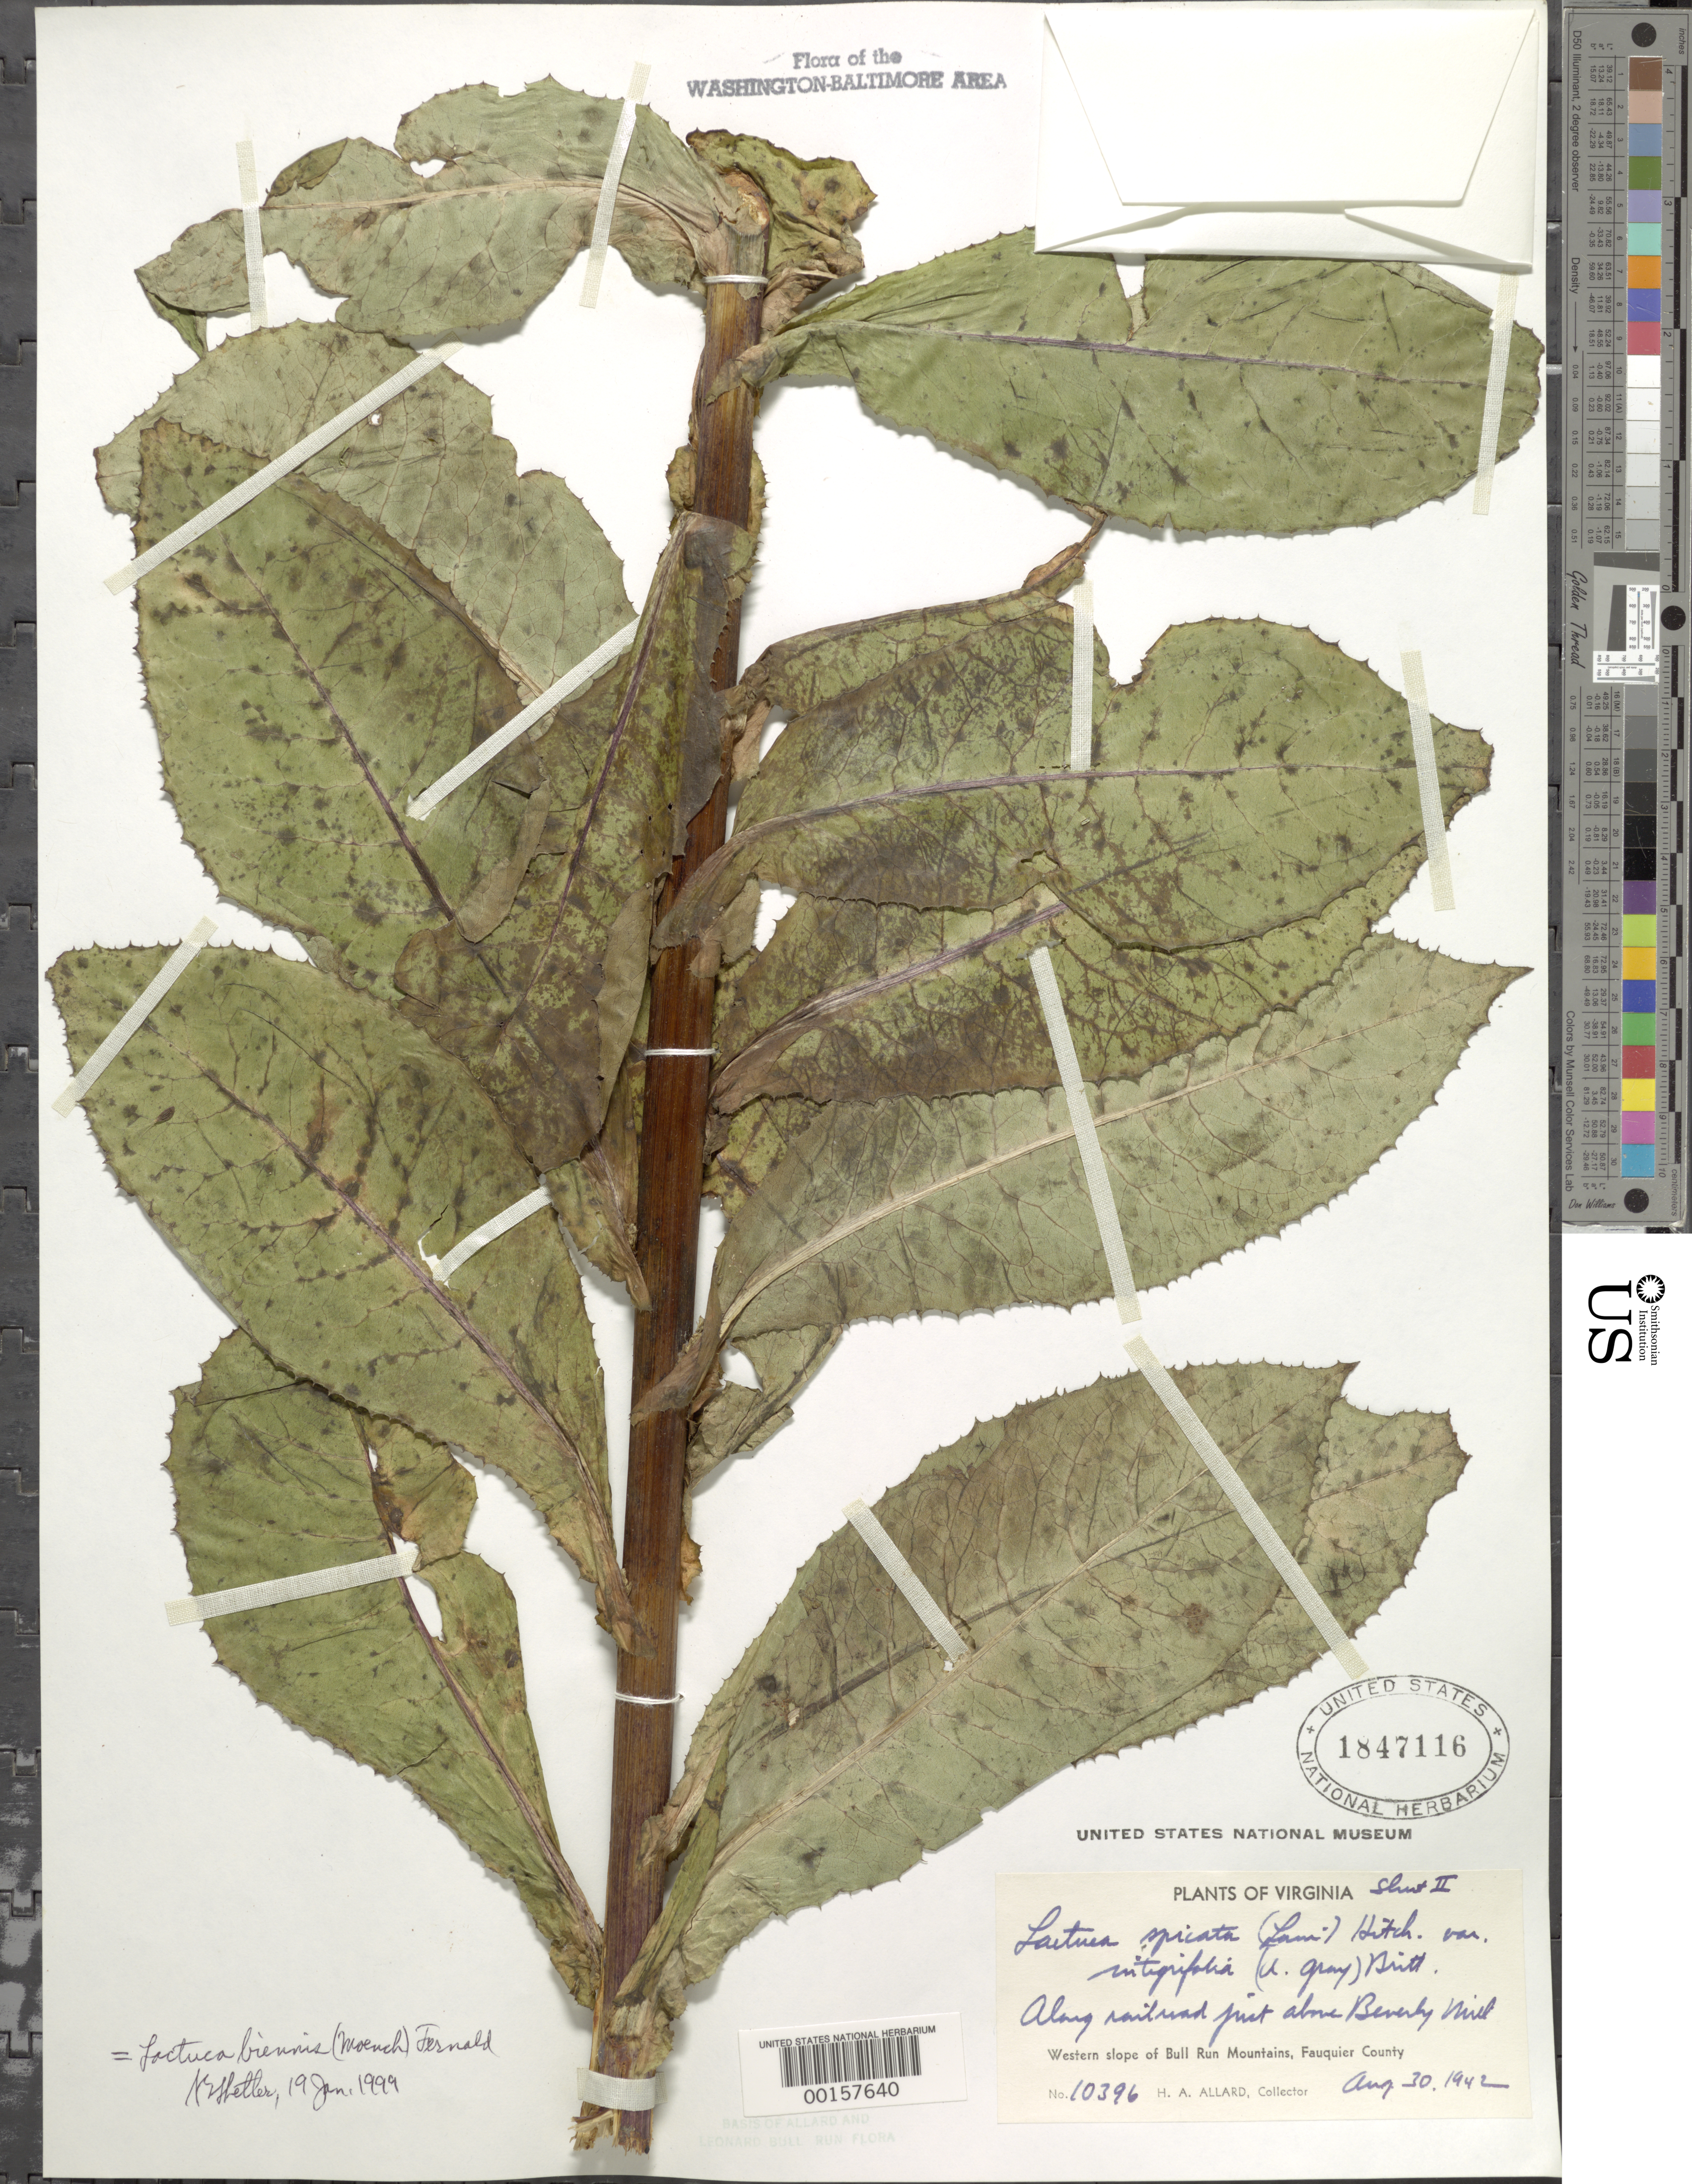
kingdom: Plantae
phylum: Tracheophyta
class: Magnoliopsida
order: Asterales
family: Asteraceae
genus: Lactuca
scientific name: Lactuca biennis var. integrifolia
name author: (Torr. & A. Gray) Fernald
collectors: H. A. Allard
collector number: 10396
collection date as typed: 30 Aug 1942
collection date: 1942-08-30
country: United States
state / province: Virginia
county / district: Fauquier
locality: Above Beverley Mill western slope of Bull Run Mountains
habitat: Railroad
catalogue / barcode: US 1847116